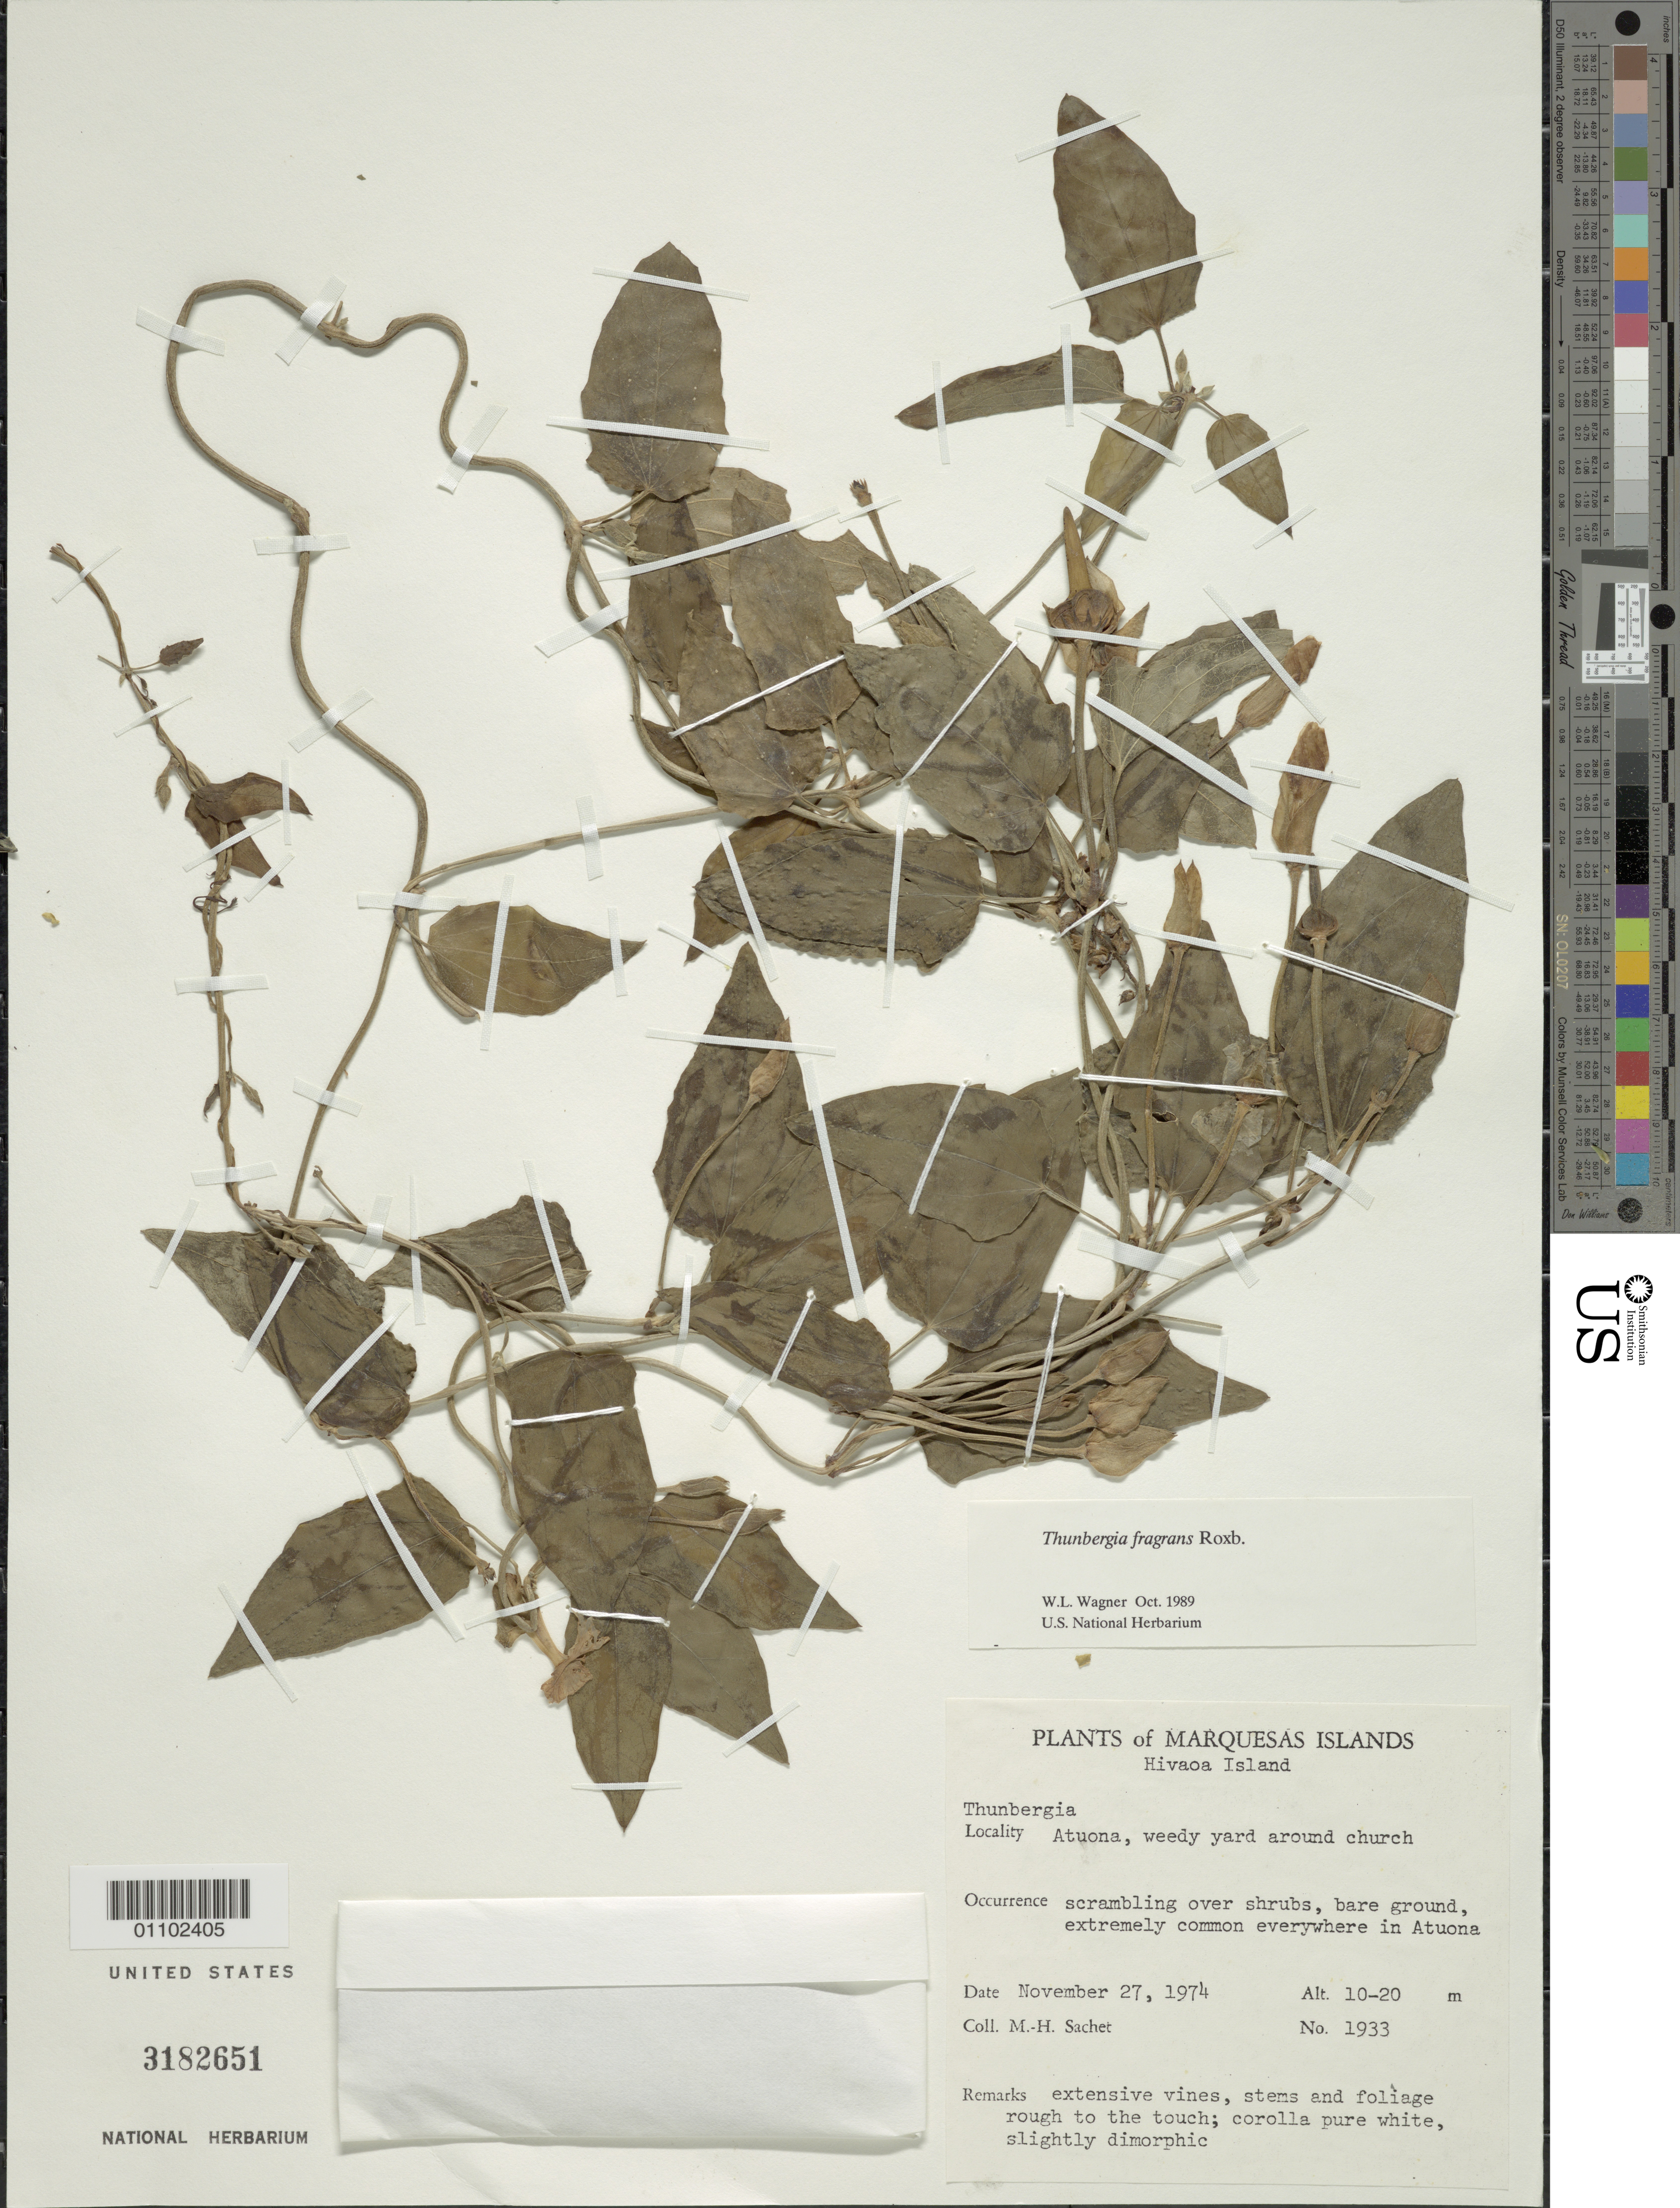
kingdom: Plantae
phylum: Tracheophyta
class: Magnoliopsida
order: Lamiales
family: Acanthaceae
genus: Thunbergia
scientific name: Thunbergia fragrans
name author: Roxb.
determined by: Wagner, W. L., (BOT), Smithsonian Institution - National Museum of Natural History (UNITED STATES)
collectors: M.-H. Sachet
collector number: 1933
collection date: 1974-11-27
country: French Polynesia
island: Hiva Oa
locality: Atuona, weedy yard around church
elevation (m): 10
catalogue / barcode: US 3182651